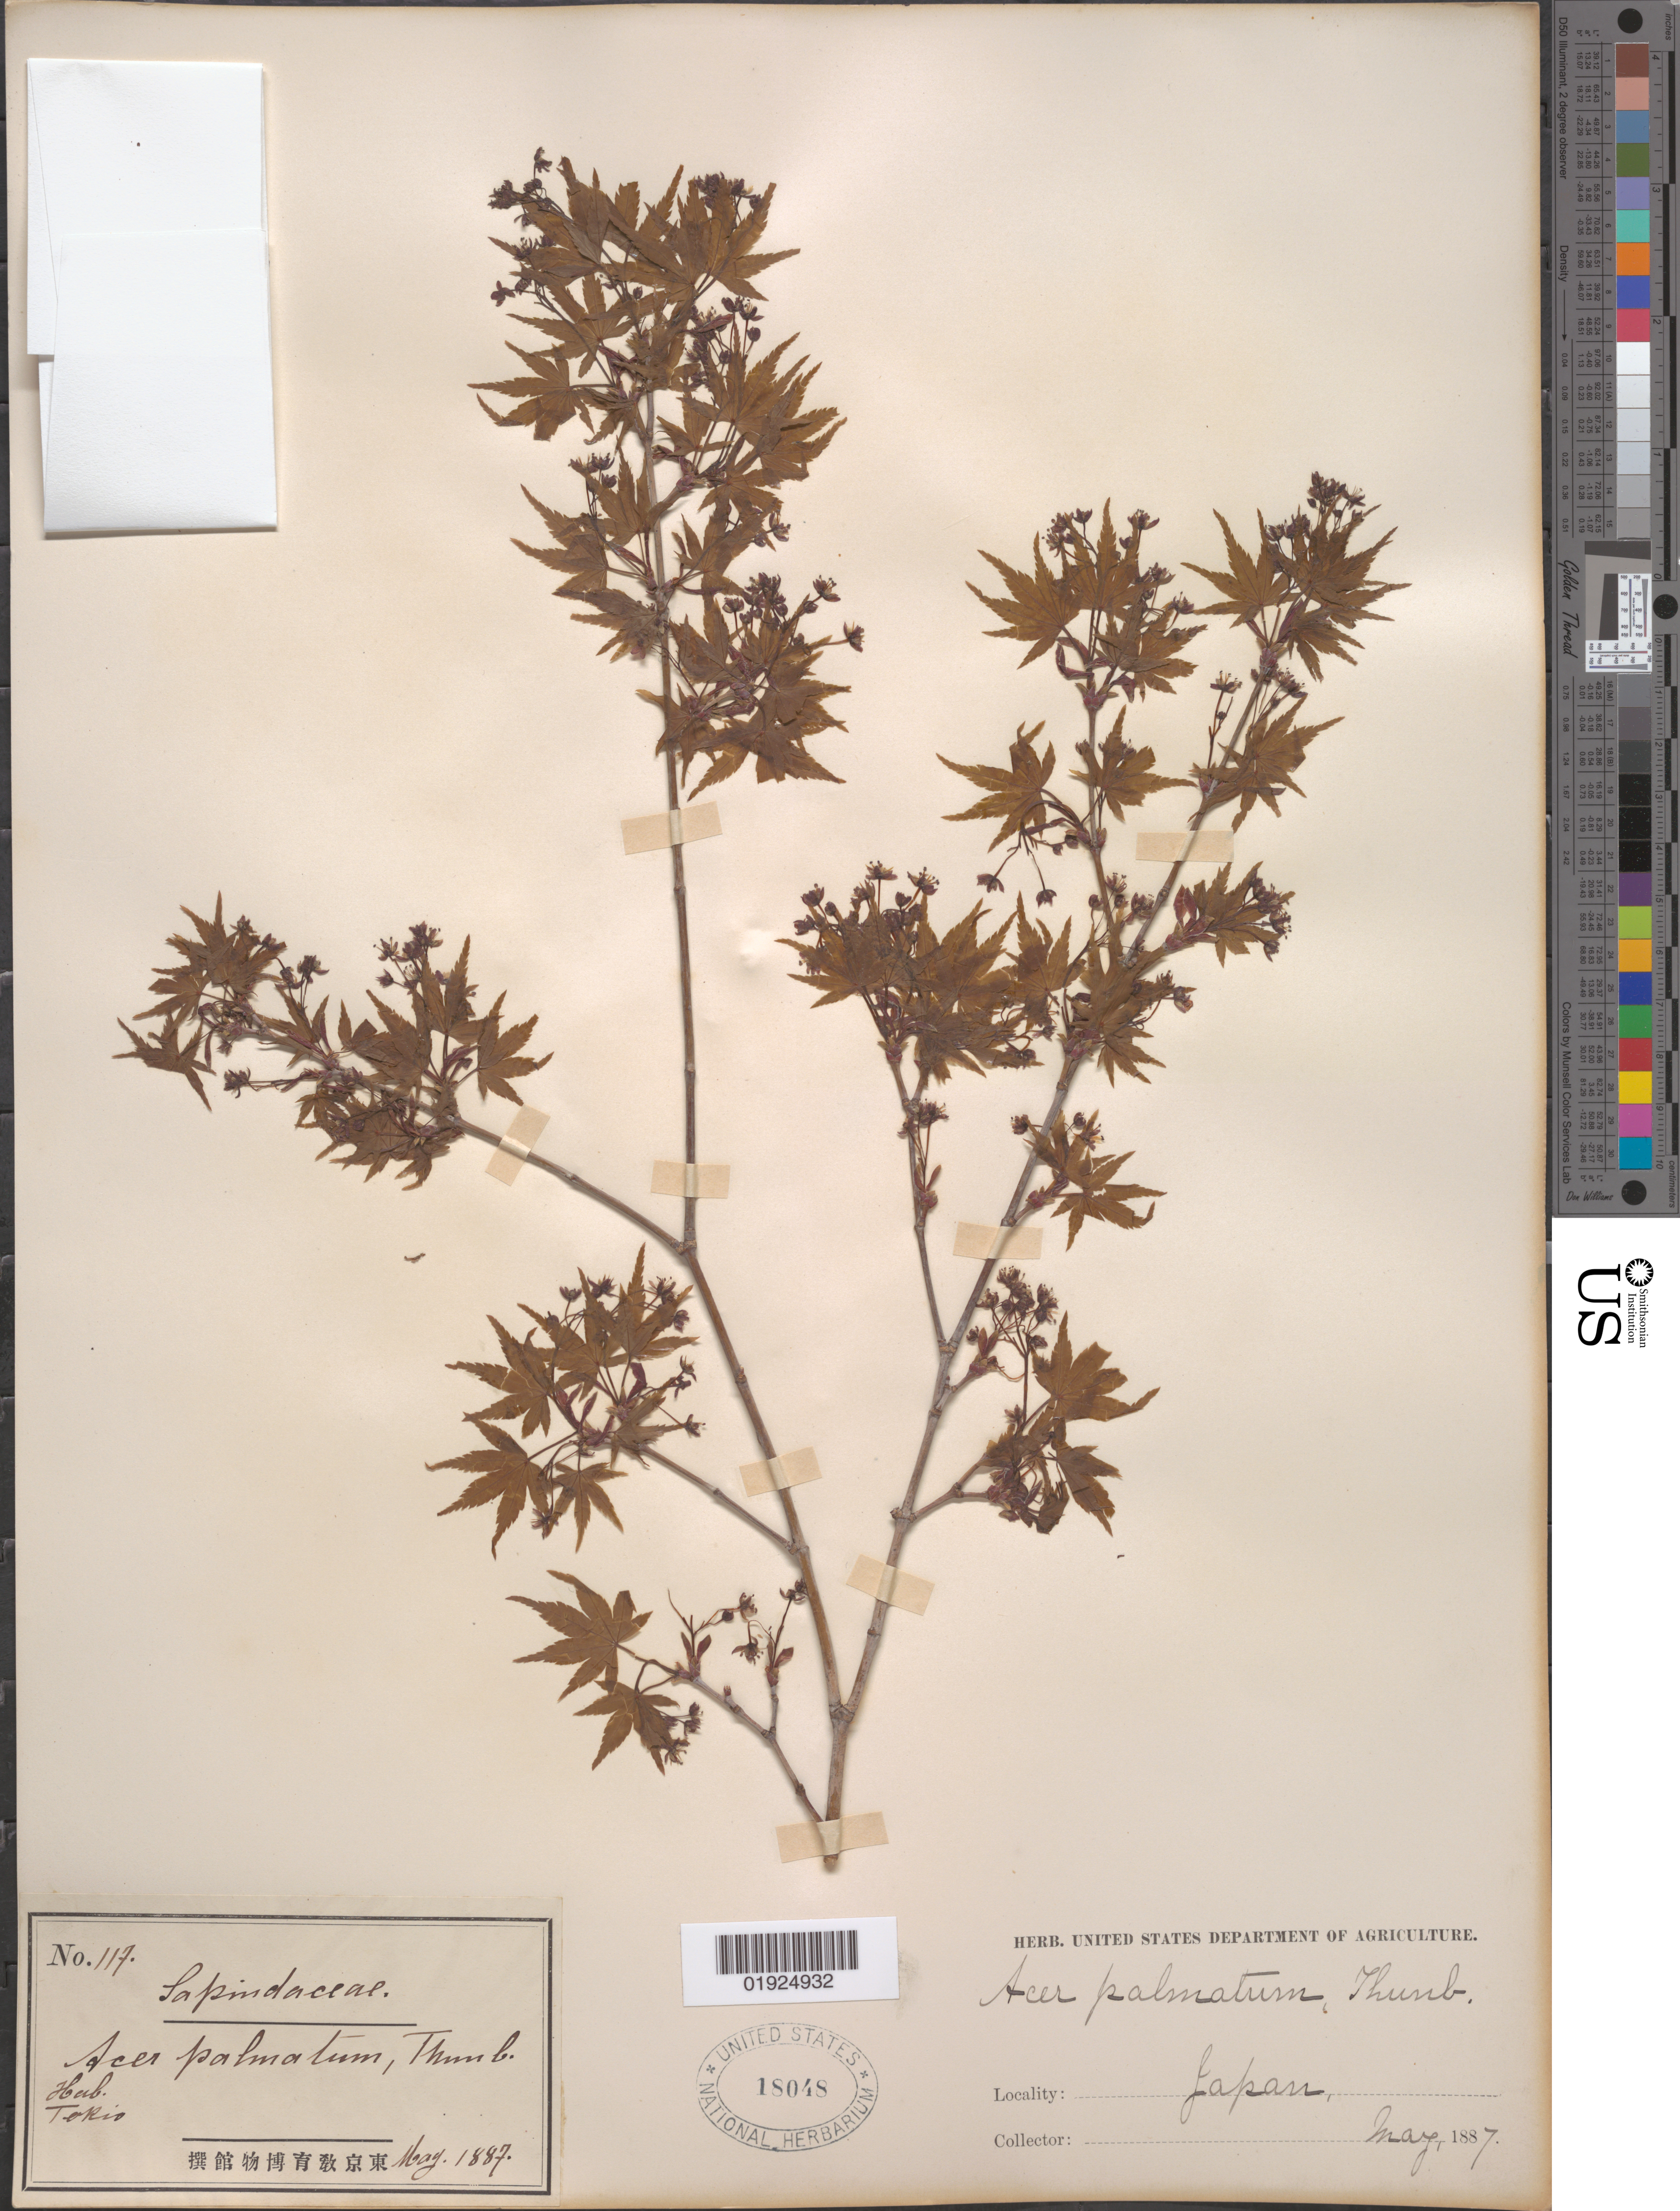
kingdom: Plantae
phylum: Tracheophyta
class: Magnoliopsida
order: Sapindales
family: Sapindaceae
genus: Acer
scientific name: Acer palmatum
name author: Thunb.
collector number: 117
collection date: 1887-05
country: Japan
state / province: Tokyo, Federal City of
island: Honshu I.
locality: Hab. Tokio [Tokyo]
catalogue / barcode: US 18048